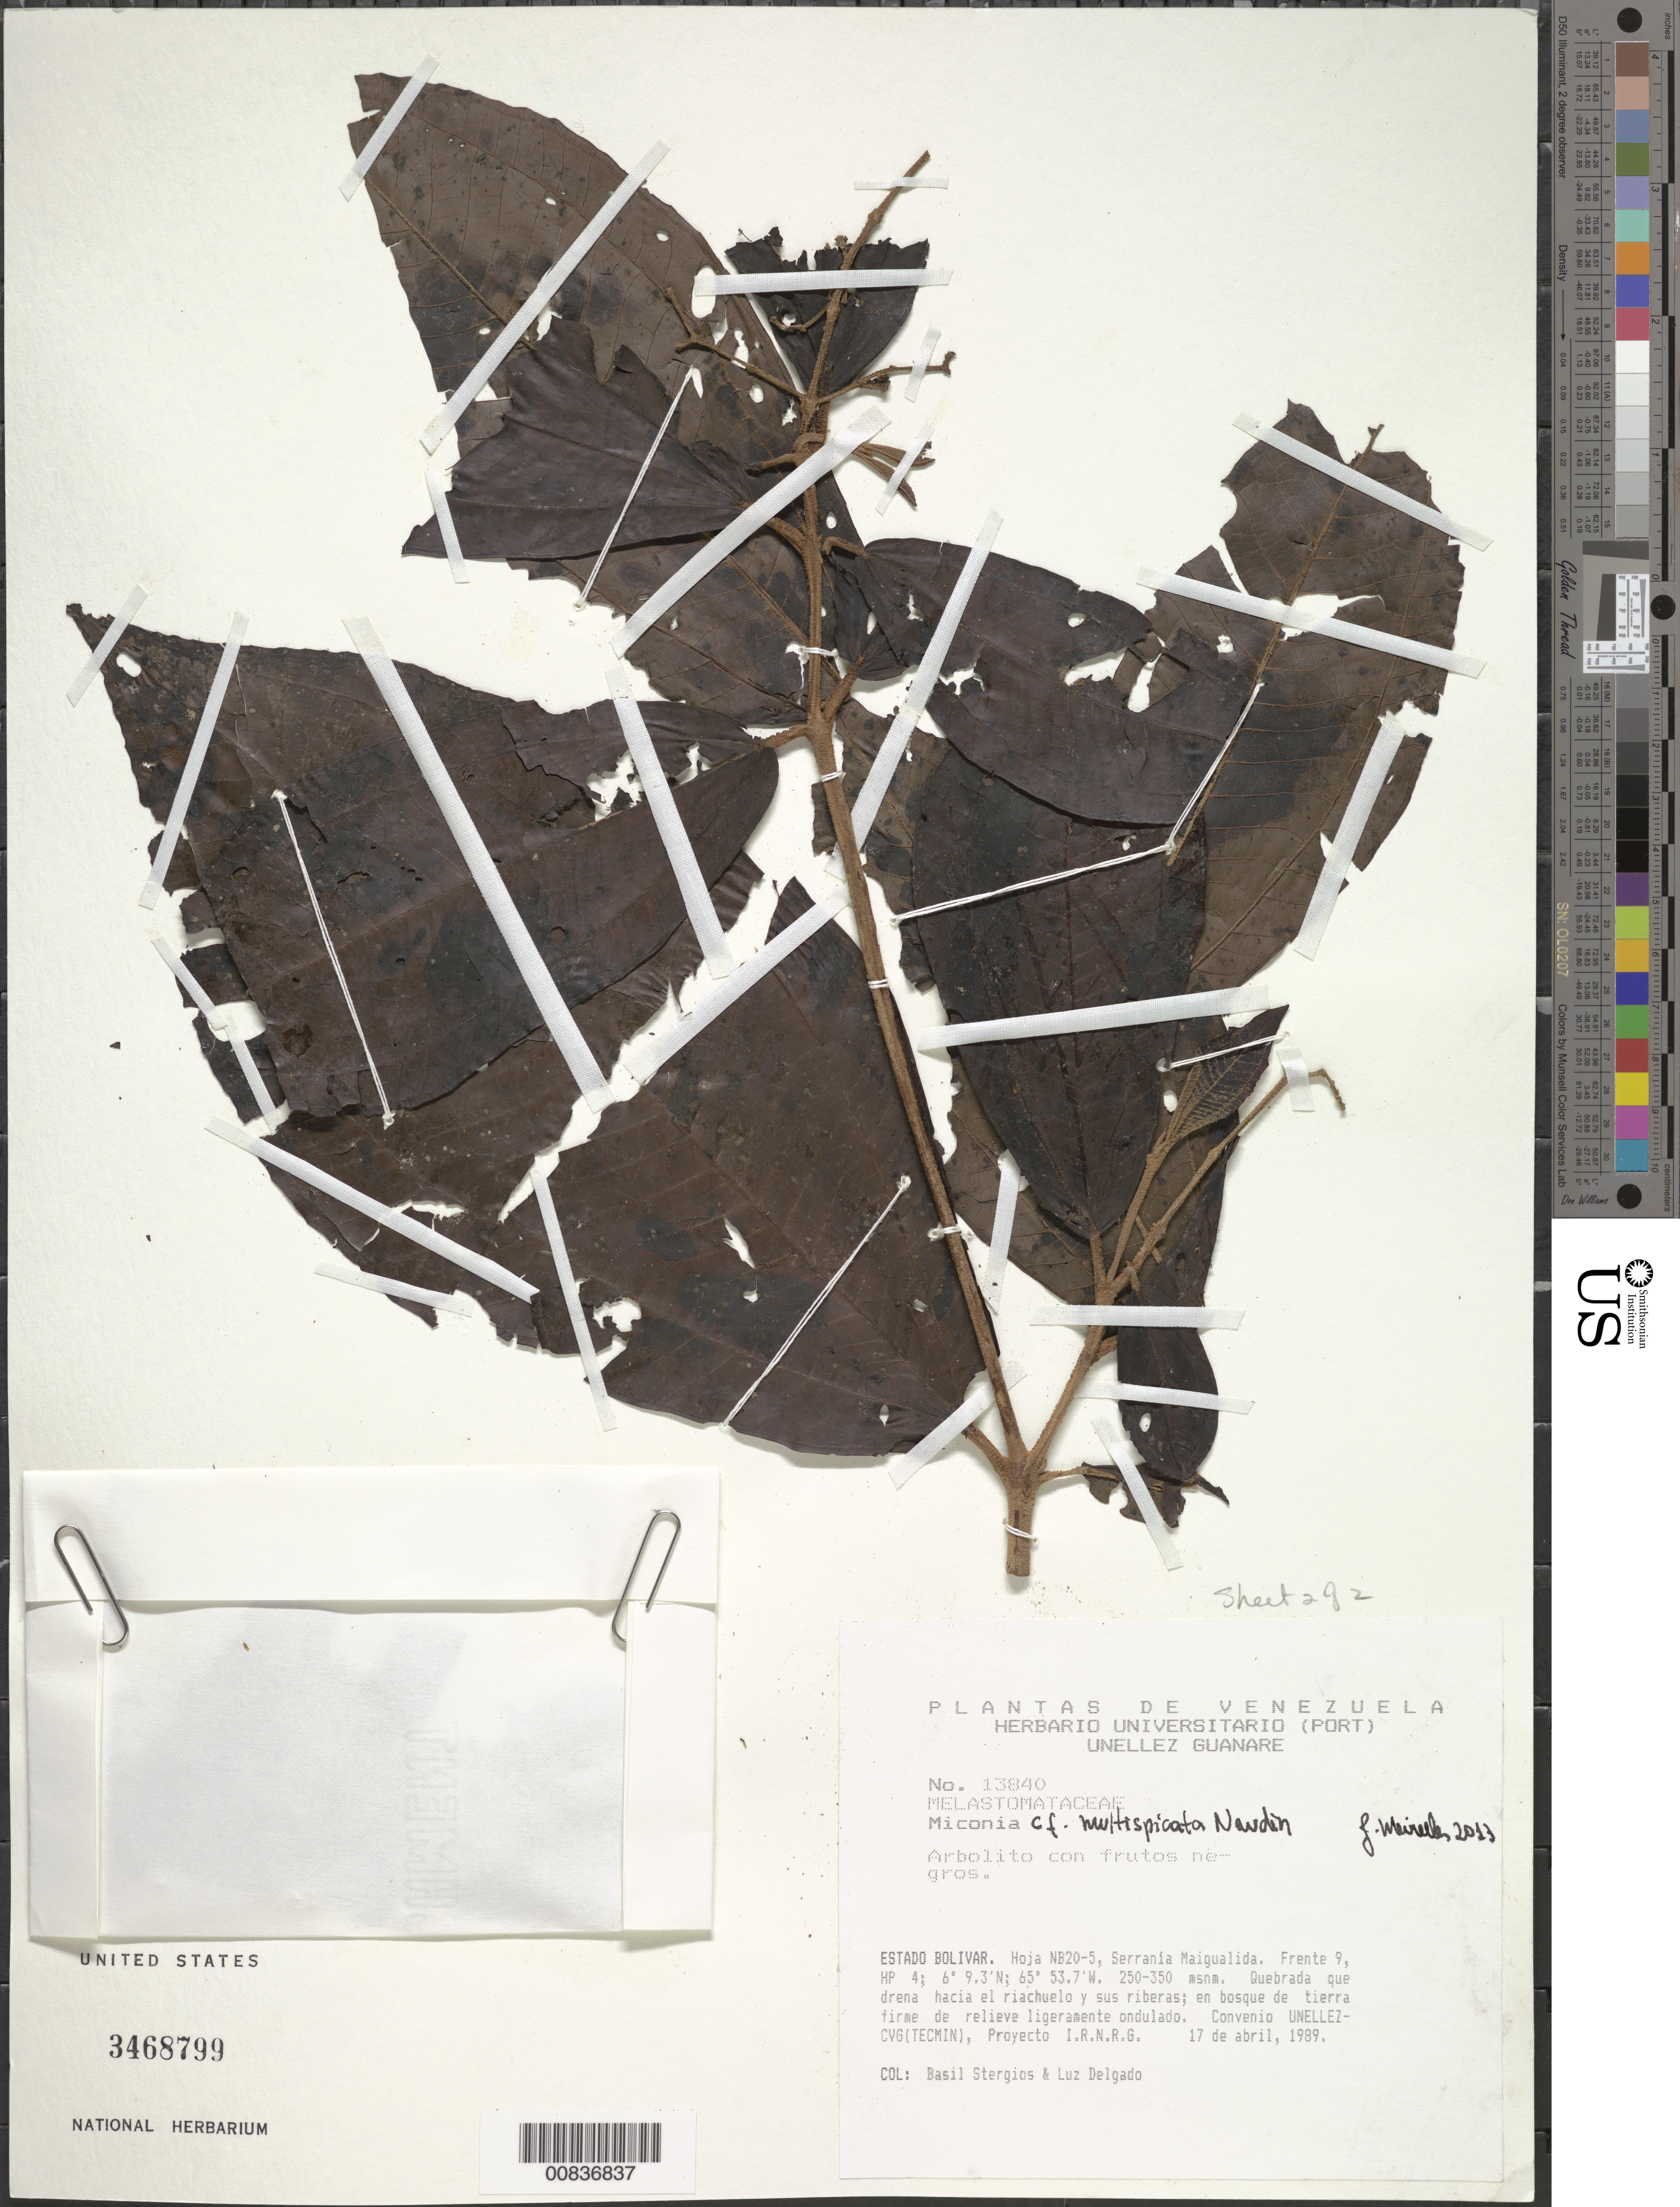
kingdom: Plantae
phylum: Tracheophyta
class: Magnoliopsida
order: Myrtales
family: Melastomataceae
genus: Miconia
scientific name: Miconia multispicata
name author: Naudin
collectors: B. G. Stergios & L. Delgado V.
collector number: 13840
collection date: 1989-04-17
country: Venezuela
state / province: Bolivar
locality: Serrania Maigualida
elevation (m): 250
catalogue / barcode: US 3468799